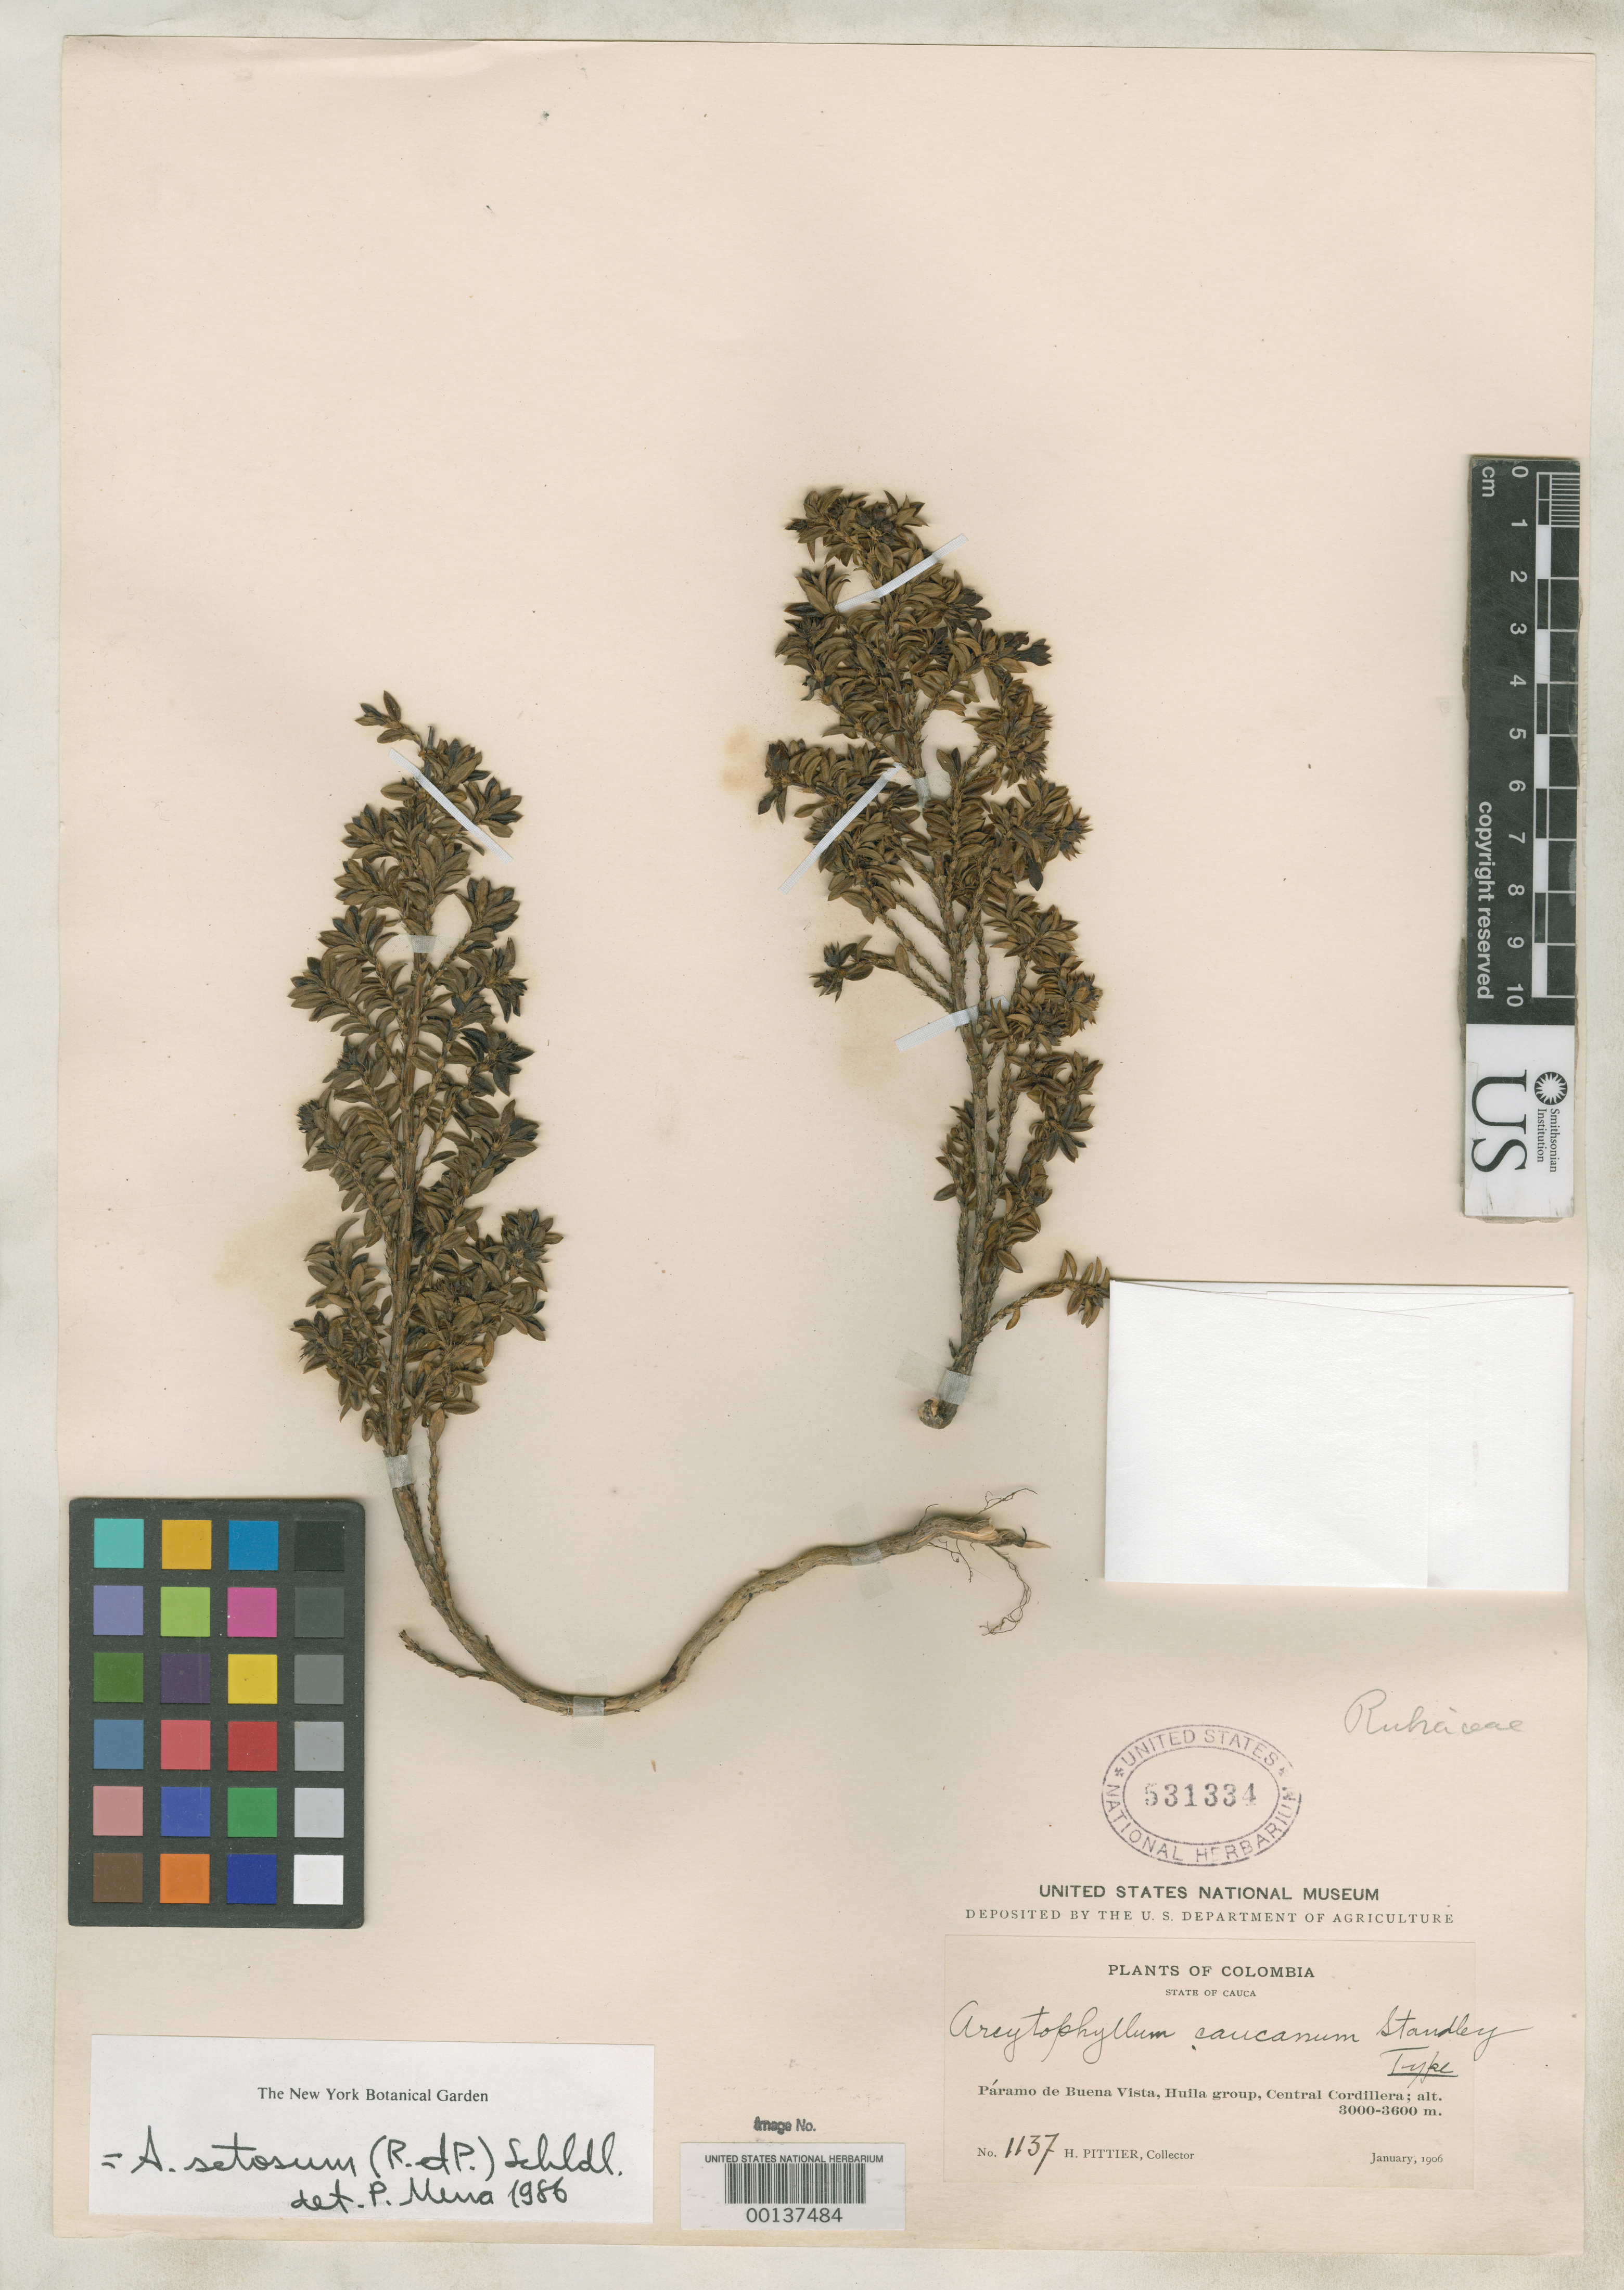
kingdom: Plantae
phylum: Tracheophyta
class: Magnoliopsida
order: Gentianales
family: Rubiaceae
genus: Arcytophyllum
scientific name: Arcytophyllum caucanum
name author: Standl.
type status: Holotype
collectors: H. F. Pittier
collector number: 1137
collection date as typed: Jan 1906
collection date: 1906-01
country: Colombia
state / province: Cauca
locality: Central Cordillera, Paramo de Buena Vista, Huila Group.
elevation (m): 3000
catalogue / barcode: US 531334